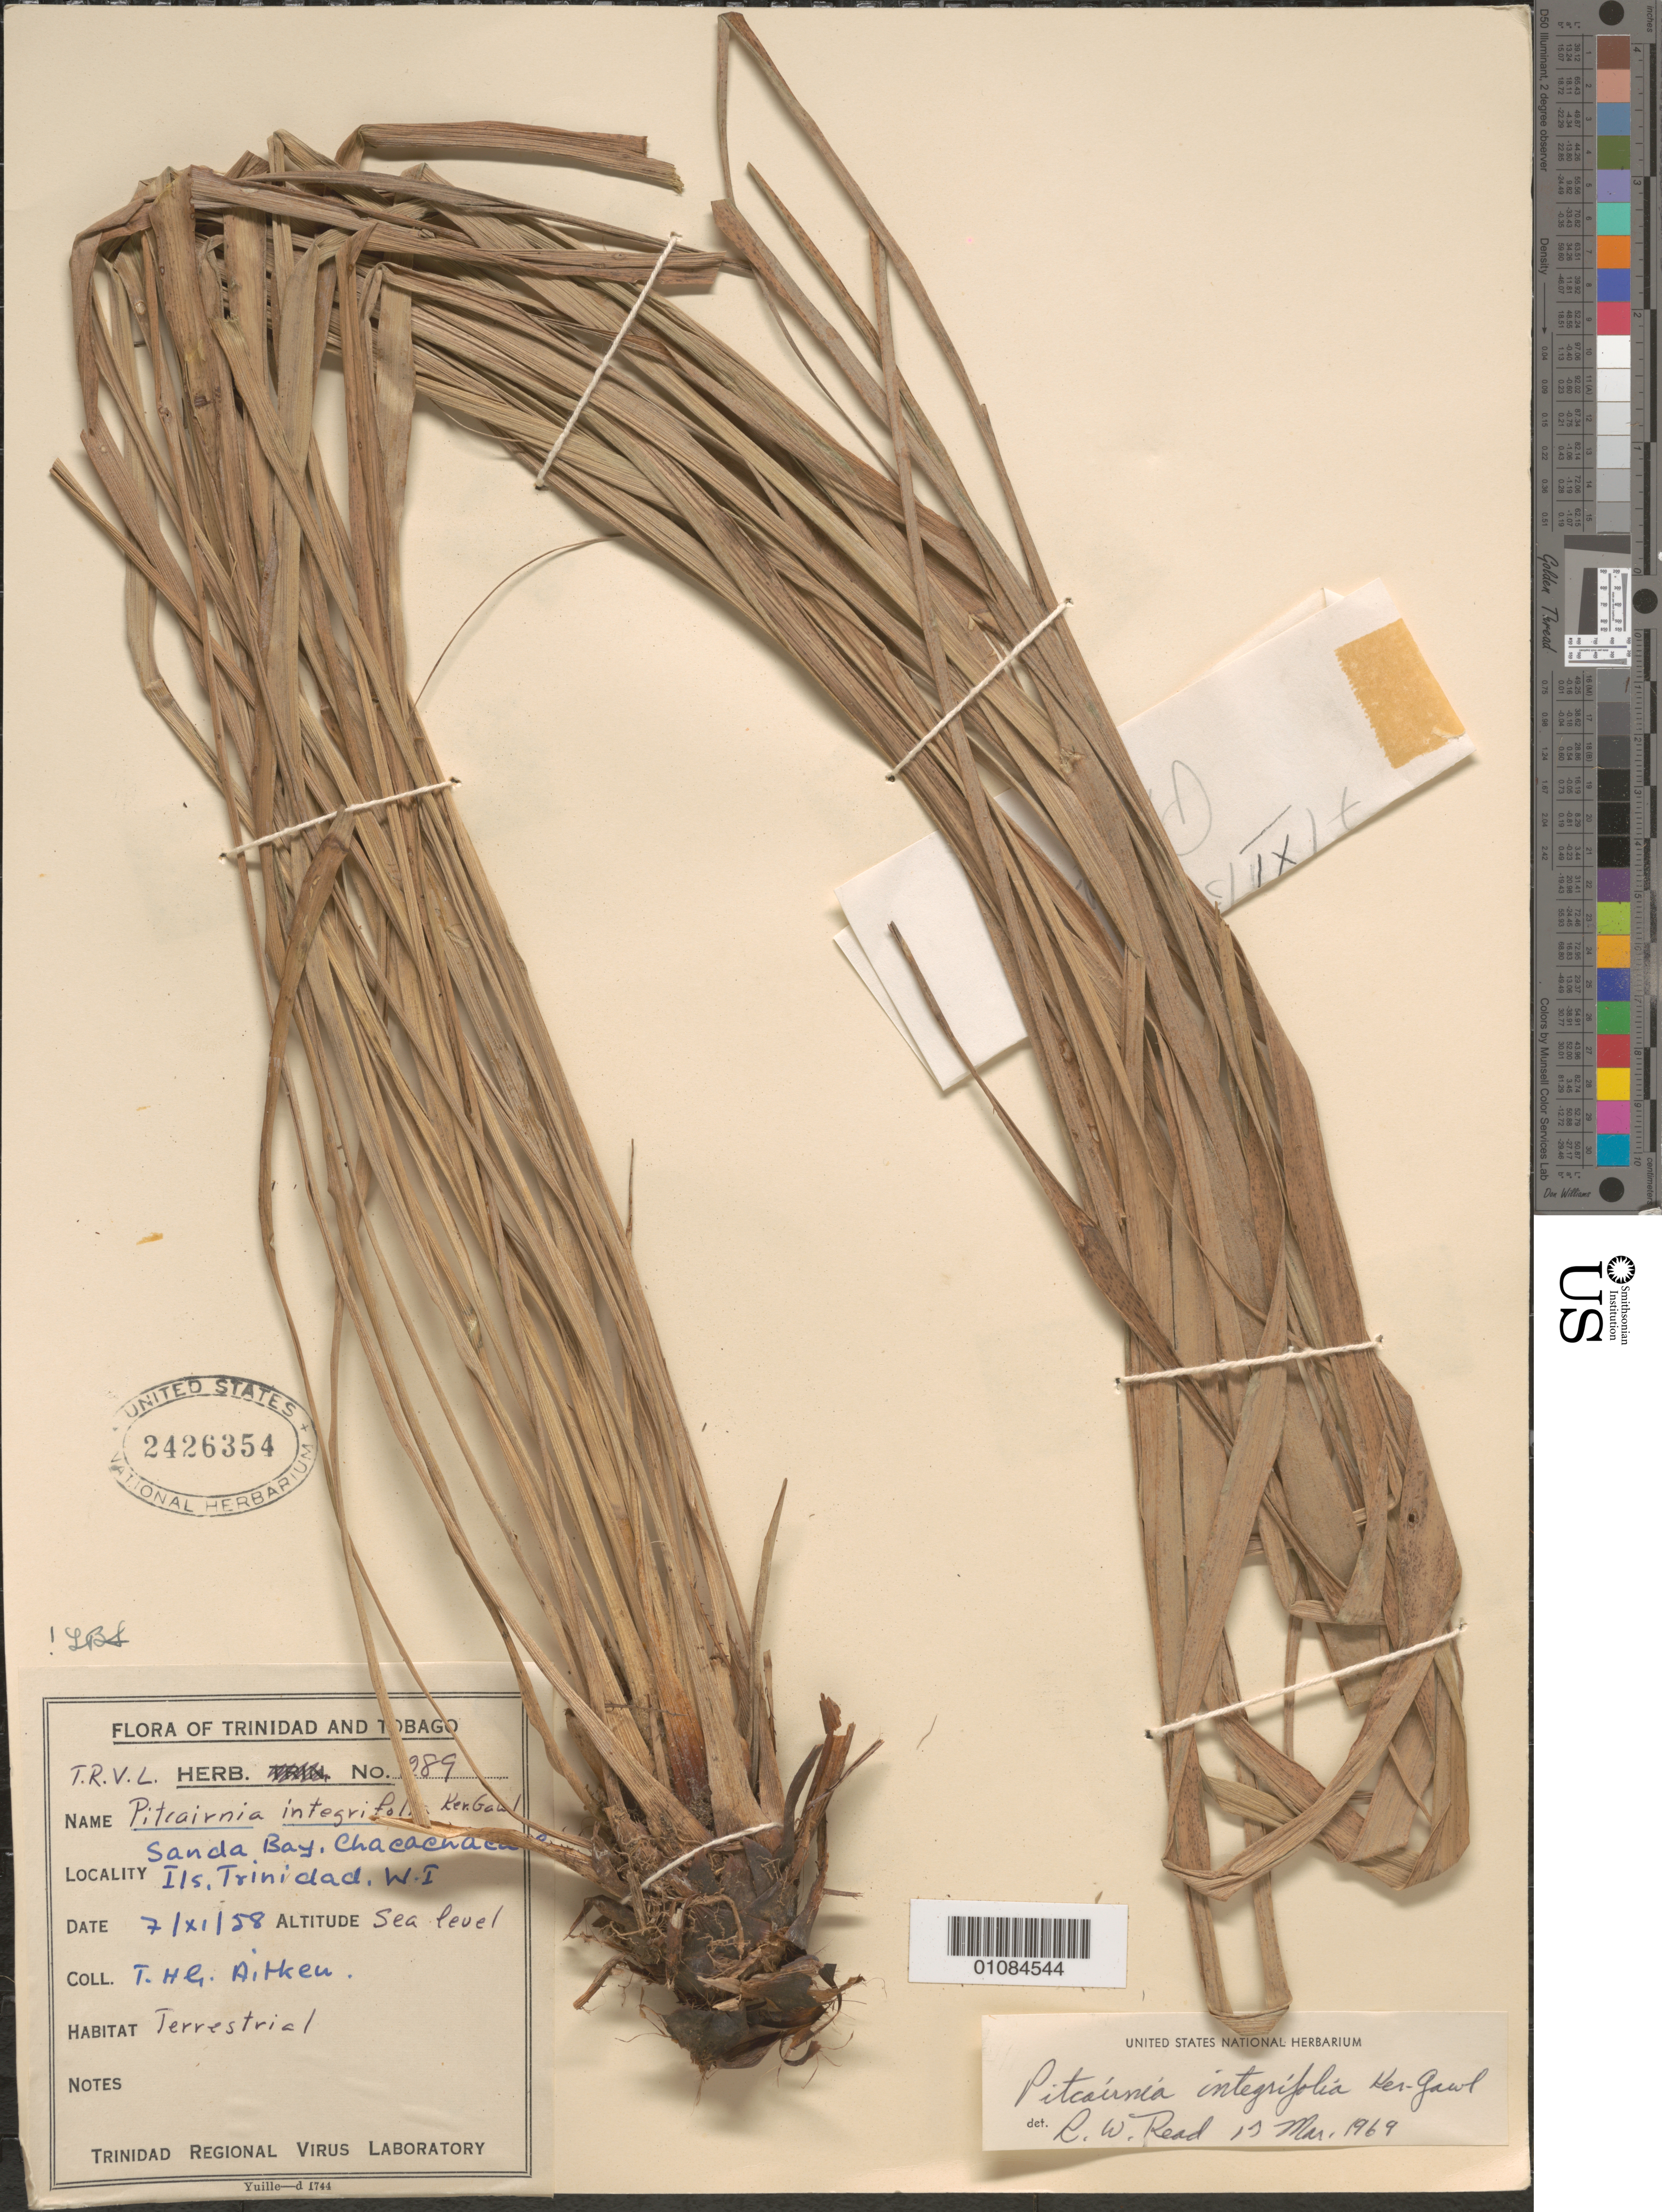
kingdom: Plantae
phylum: Tracheophyta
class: Liliopsida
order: Poales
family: Bromeliaceae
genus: Pitcairnia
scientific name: Pitcairnia integrifolia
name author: Ker Gawl.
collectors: T. Aitken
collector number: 289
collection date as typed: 07 Nov 1958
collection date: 1958-11-07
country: Trinidad and Tobago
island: Chacachacare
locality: Sanda Bay, Chacachacare Ils.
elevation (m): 0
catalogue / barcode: US 2426354